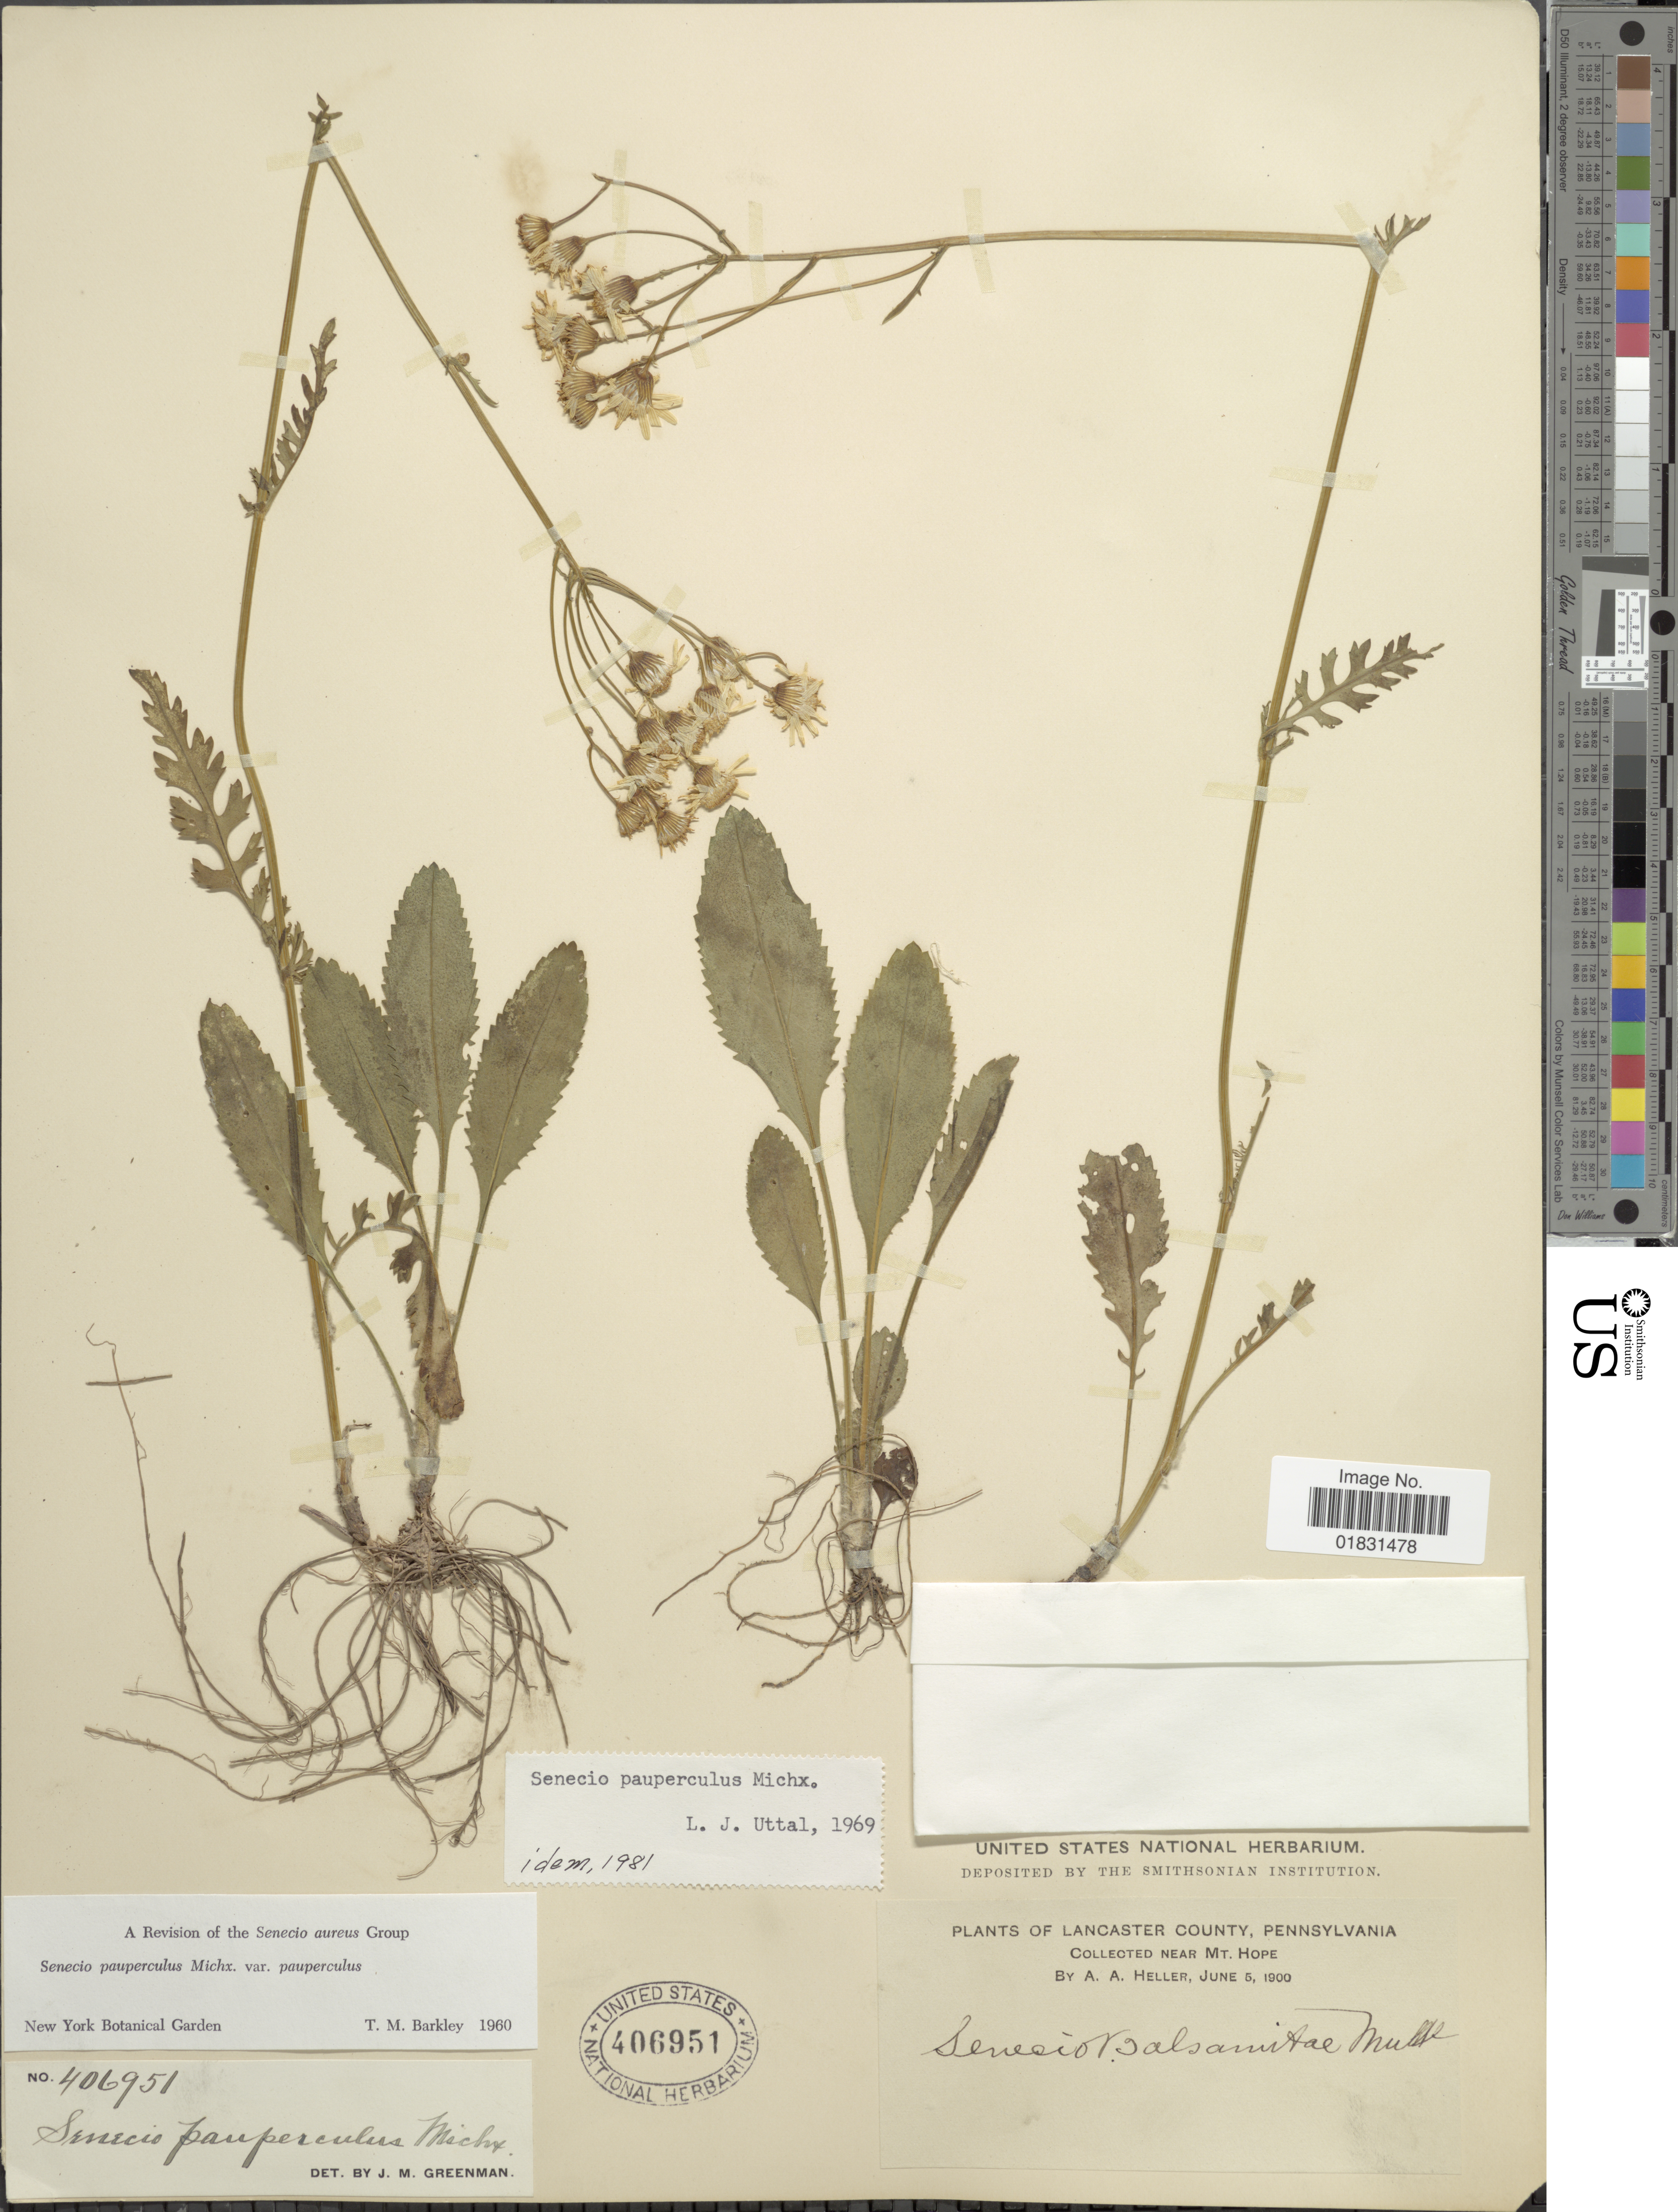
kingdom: Plantae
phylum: Tracheophyta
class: Magnoliopsida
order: Asterales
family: Asteraceae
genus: Packera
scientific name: Packera paupercula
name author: (Michx.) Á. Löve & D. Löve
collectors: A. A. Heller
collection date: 1900-06-05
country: United States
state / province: Pennsylvania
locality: Lancaster County, near Mt Hope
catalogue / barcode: US 406951